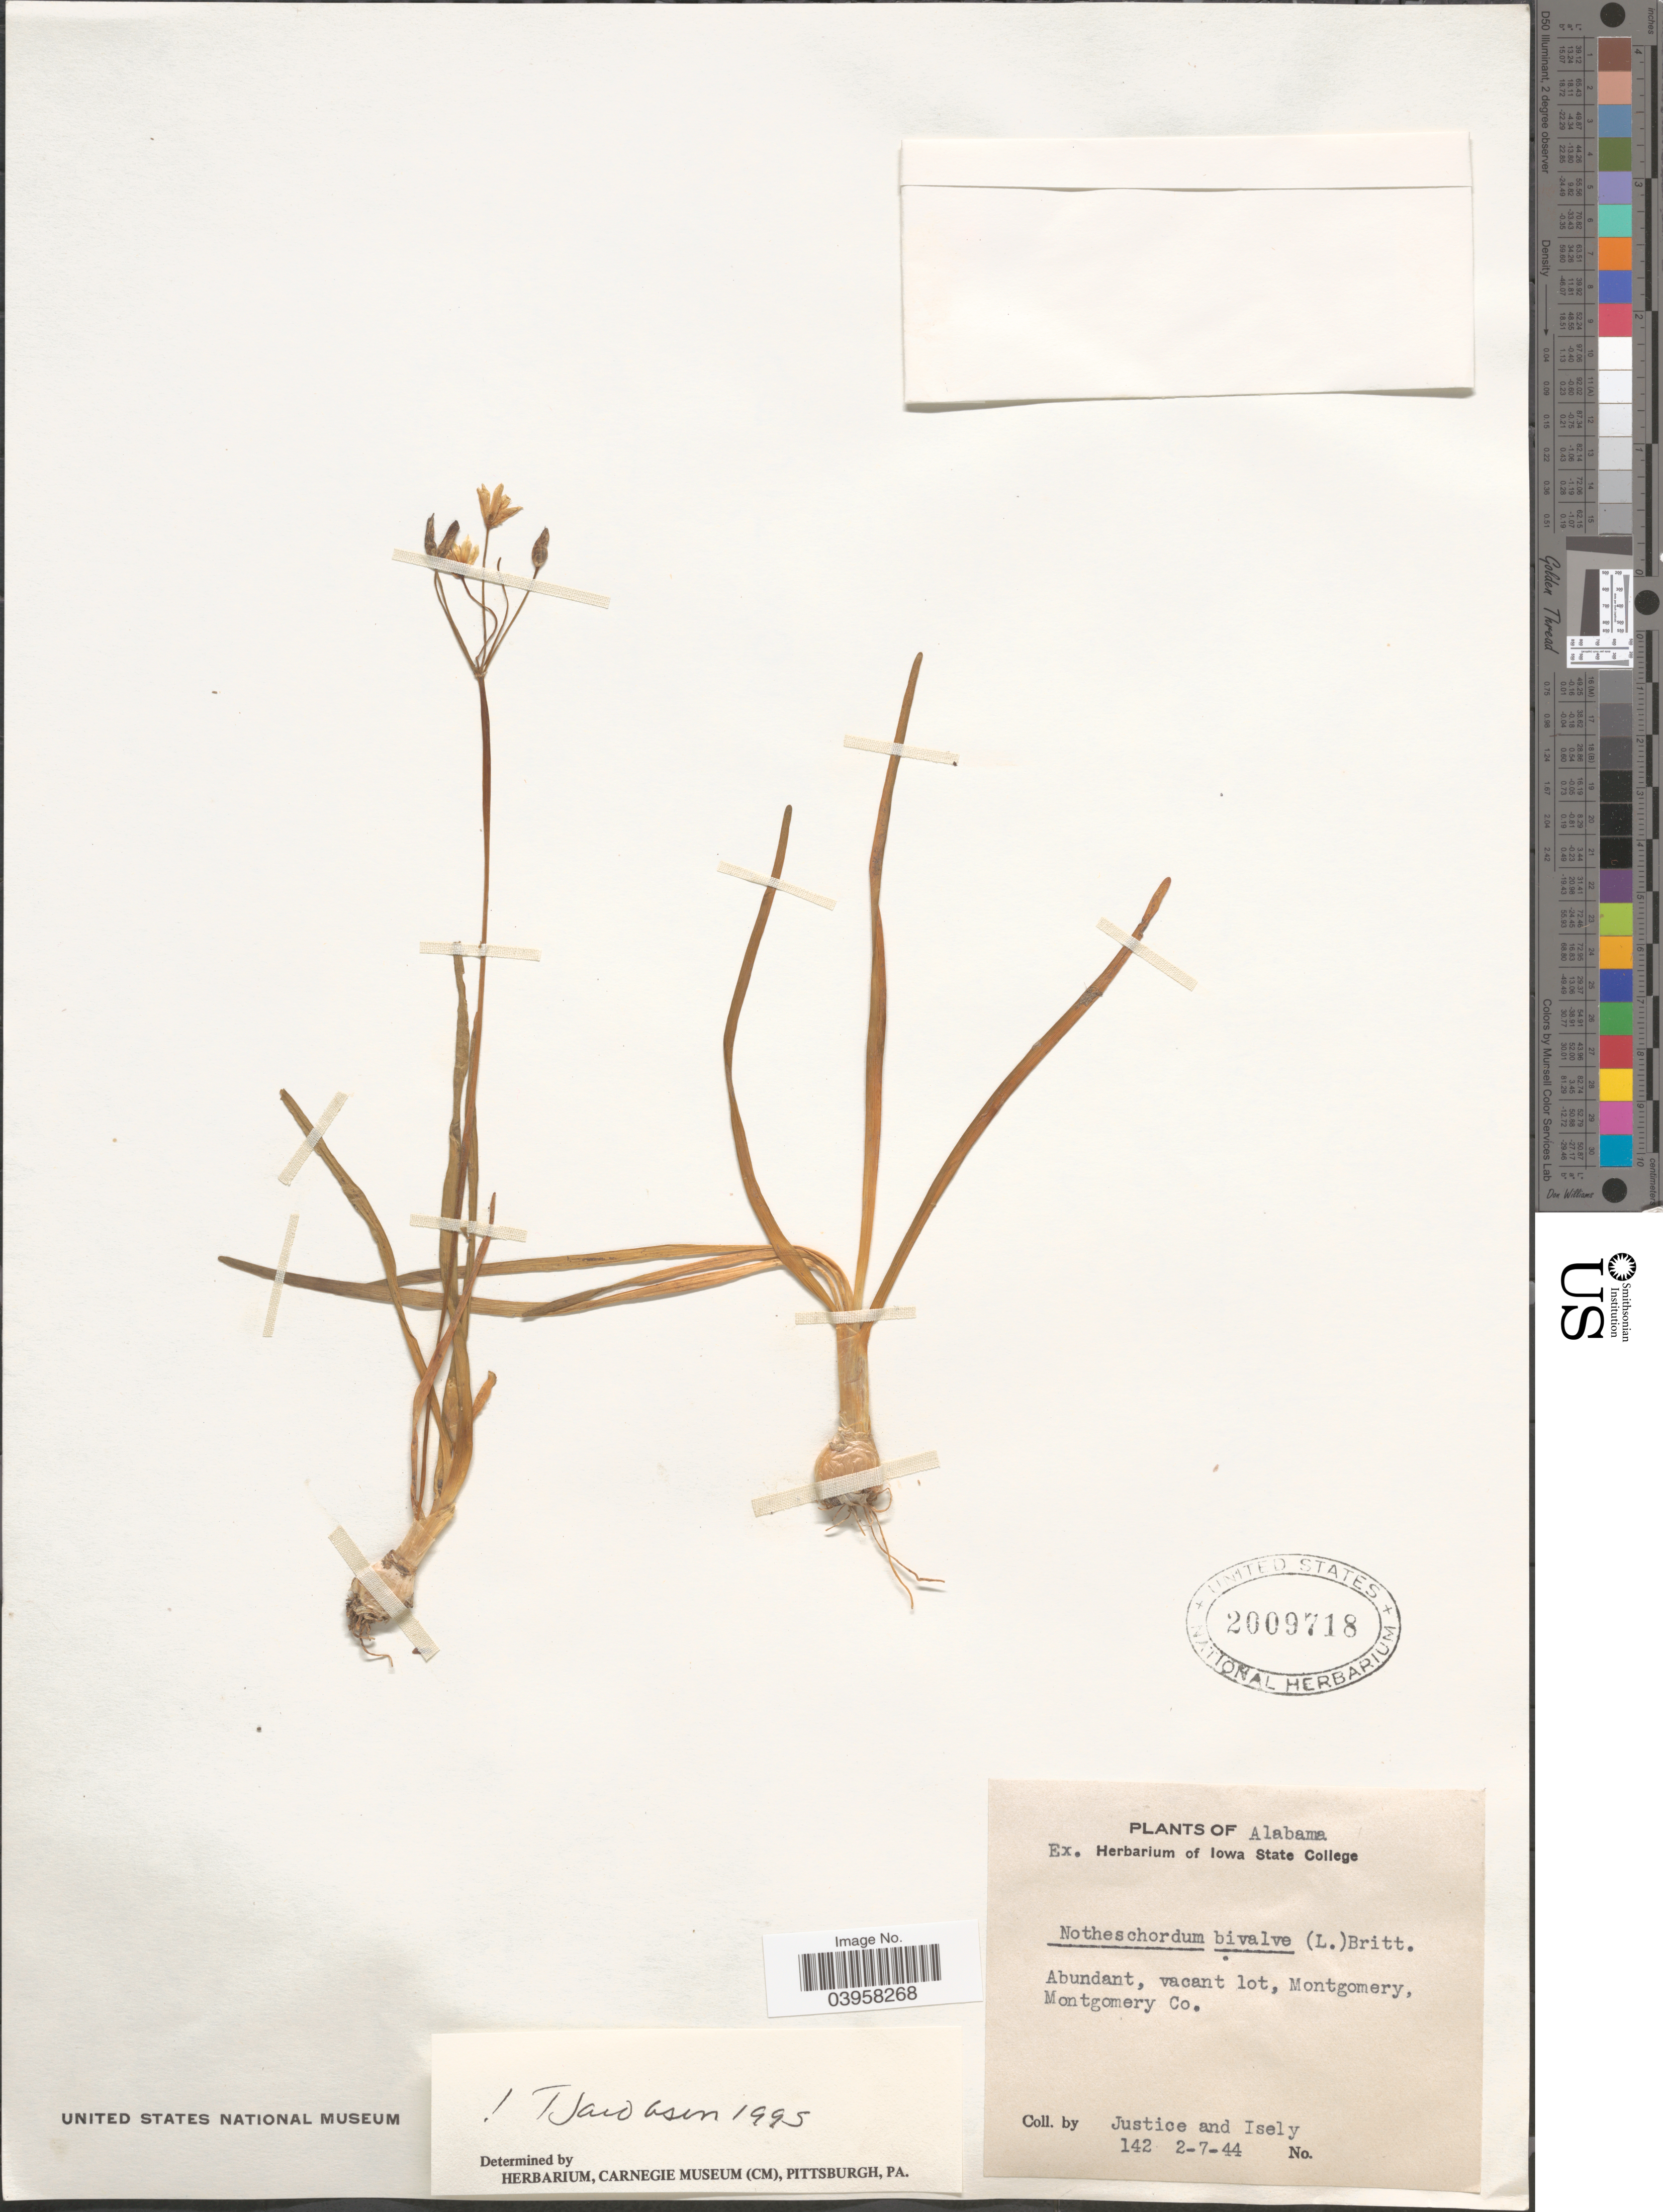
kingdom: Plantae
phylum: Tracheophyta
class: Liliopsida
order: Asparagales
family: Amaryllidaceae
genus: Nothoscordum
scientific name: Nothoscordum bivalve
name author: (L.) Britton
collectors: Justice & Isely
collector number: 142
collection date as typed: Transcribed d/m/y: 7/2/44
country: United States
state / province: Alabama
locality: Vacant lot, Montgomery, Montgomery Co.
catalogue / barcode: US 2009718